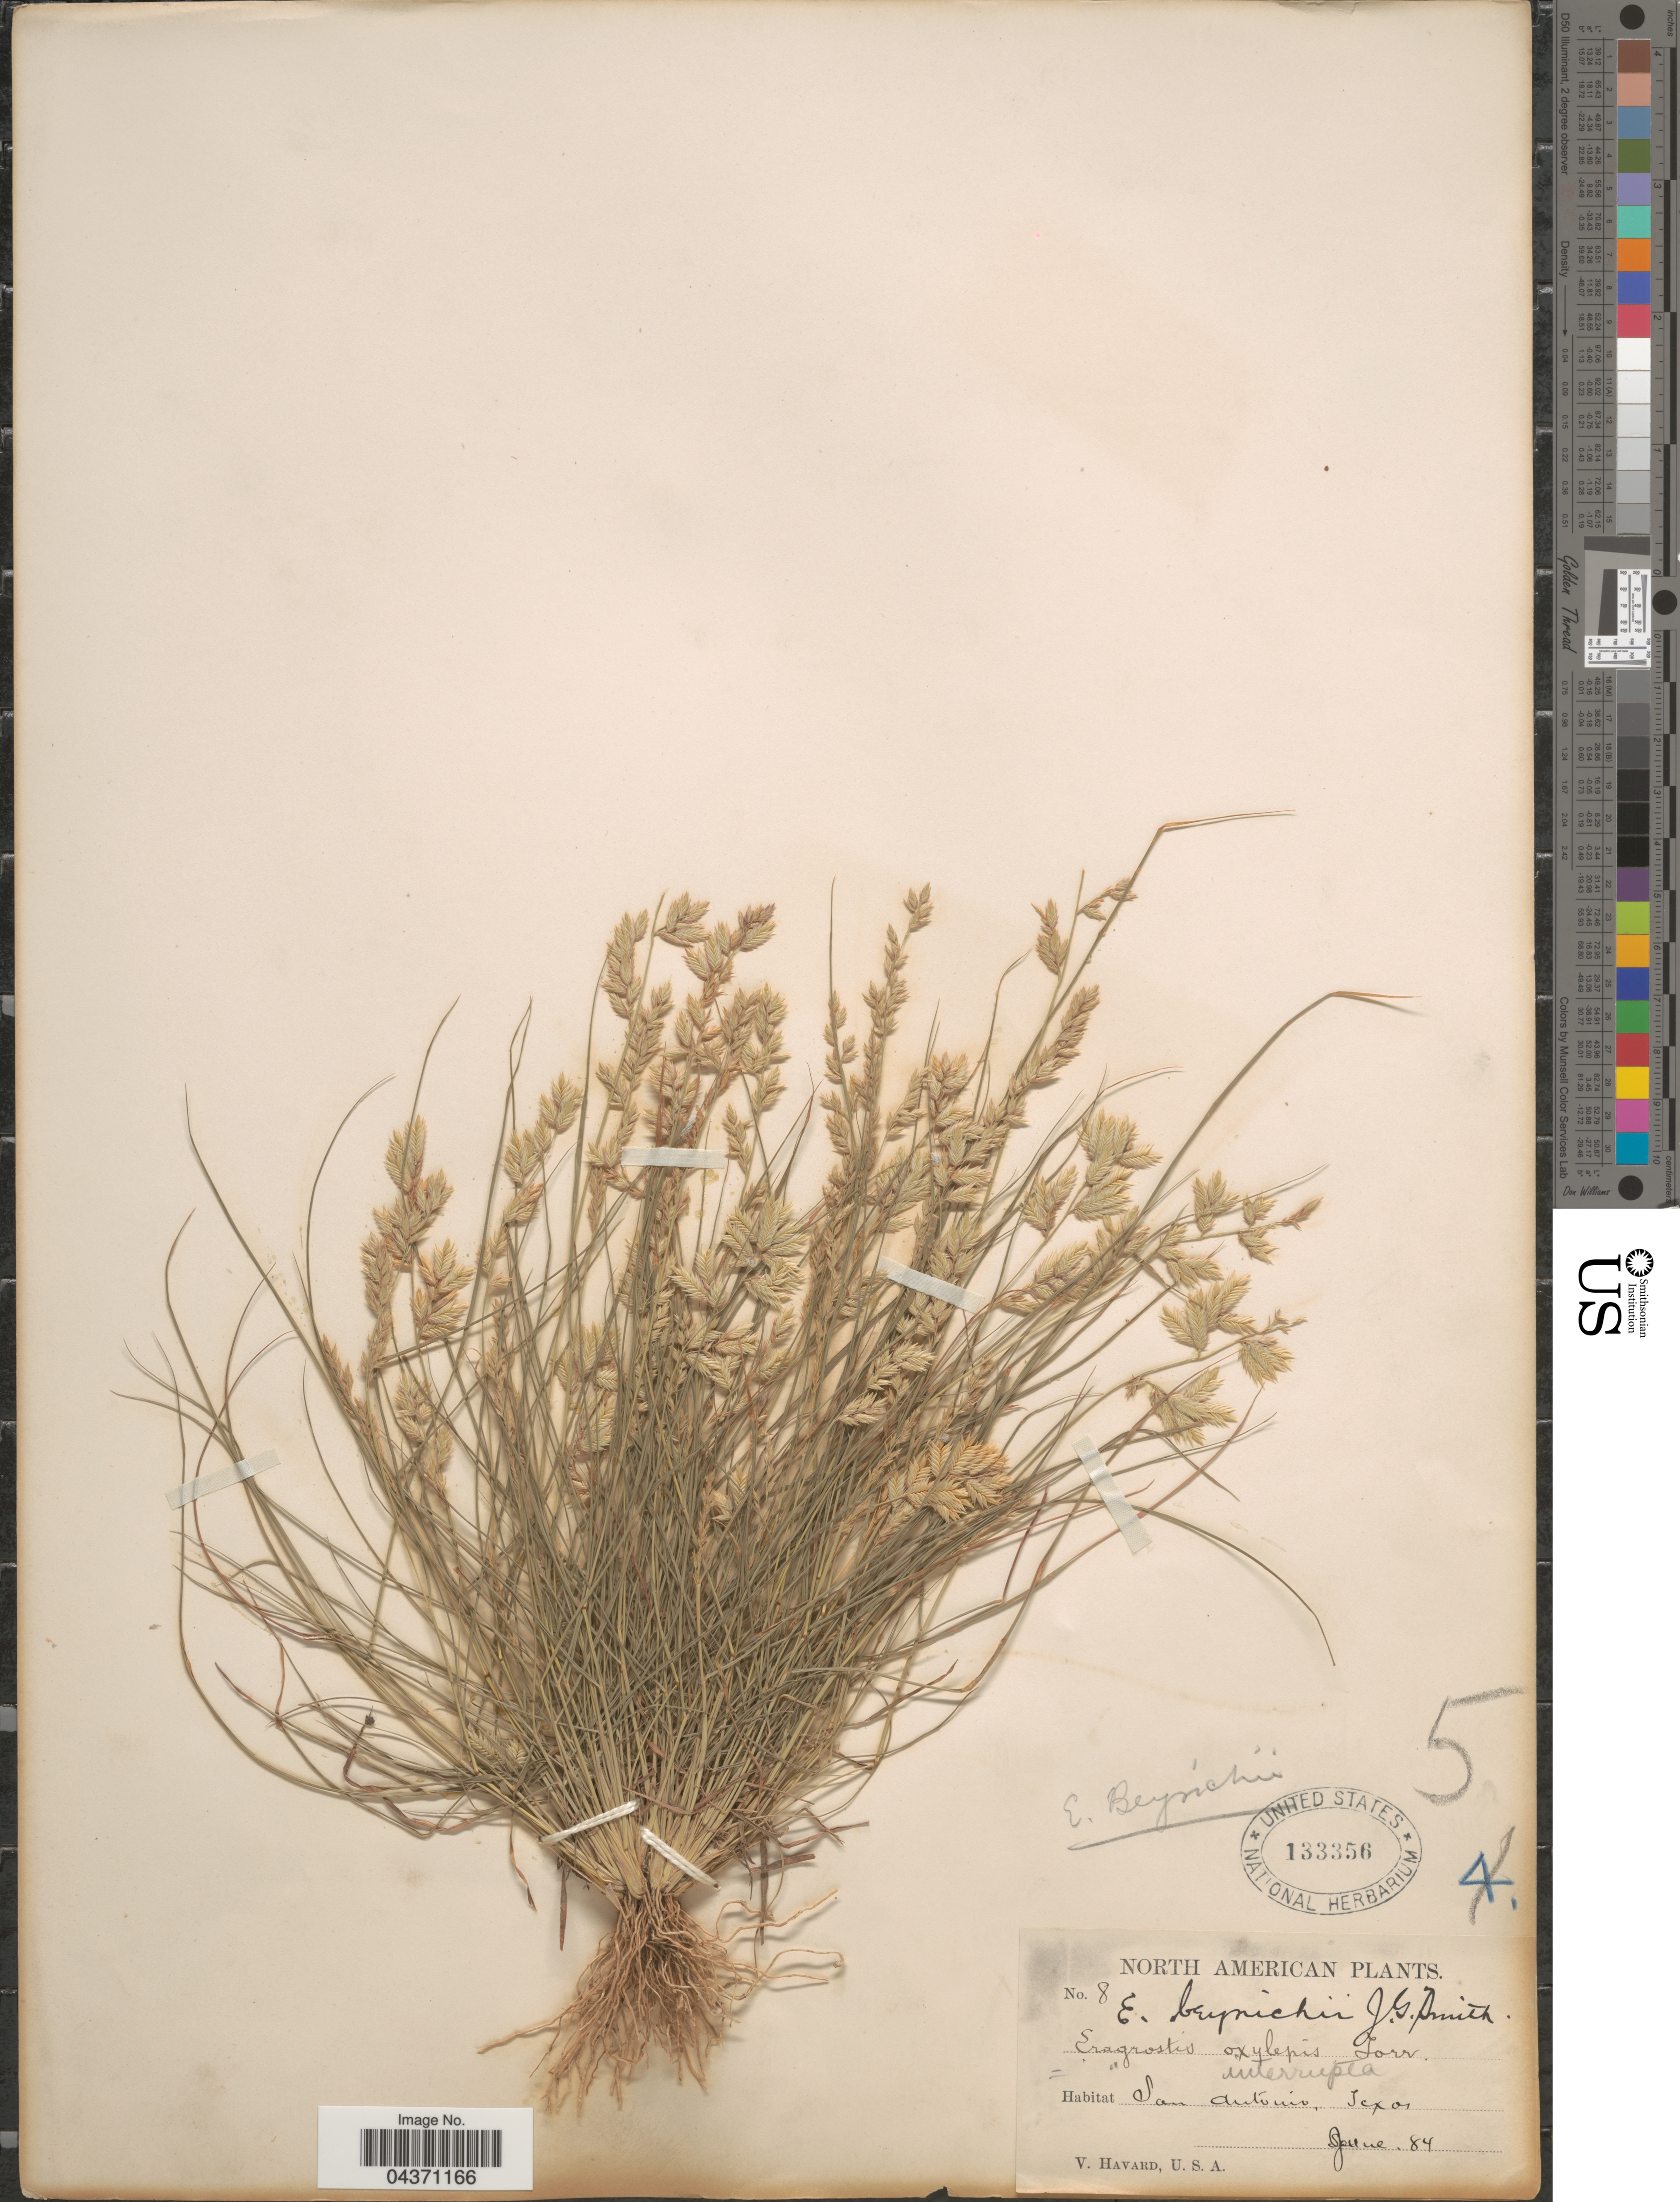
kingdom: Plantae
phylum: Tracheophyta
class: Liliopsida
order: Poales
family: Poaceae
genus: Eragrostis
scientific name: Eragrostis secundiflora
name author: J. Presl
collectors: V. Havard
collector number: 8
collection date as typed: Transcribed d/m/y: /6/84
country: United States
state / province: Texas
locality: San Antonio.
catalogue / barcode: US 133356